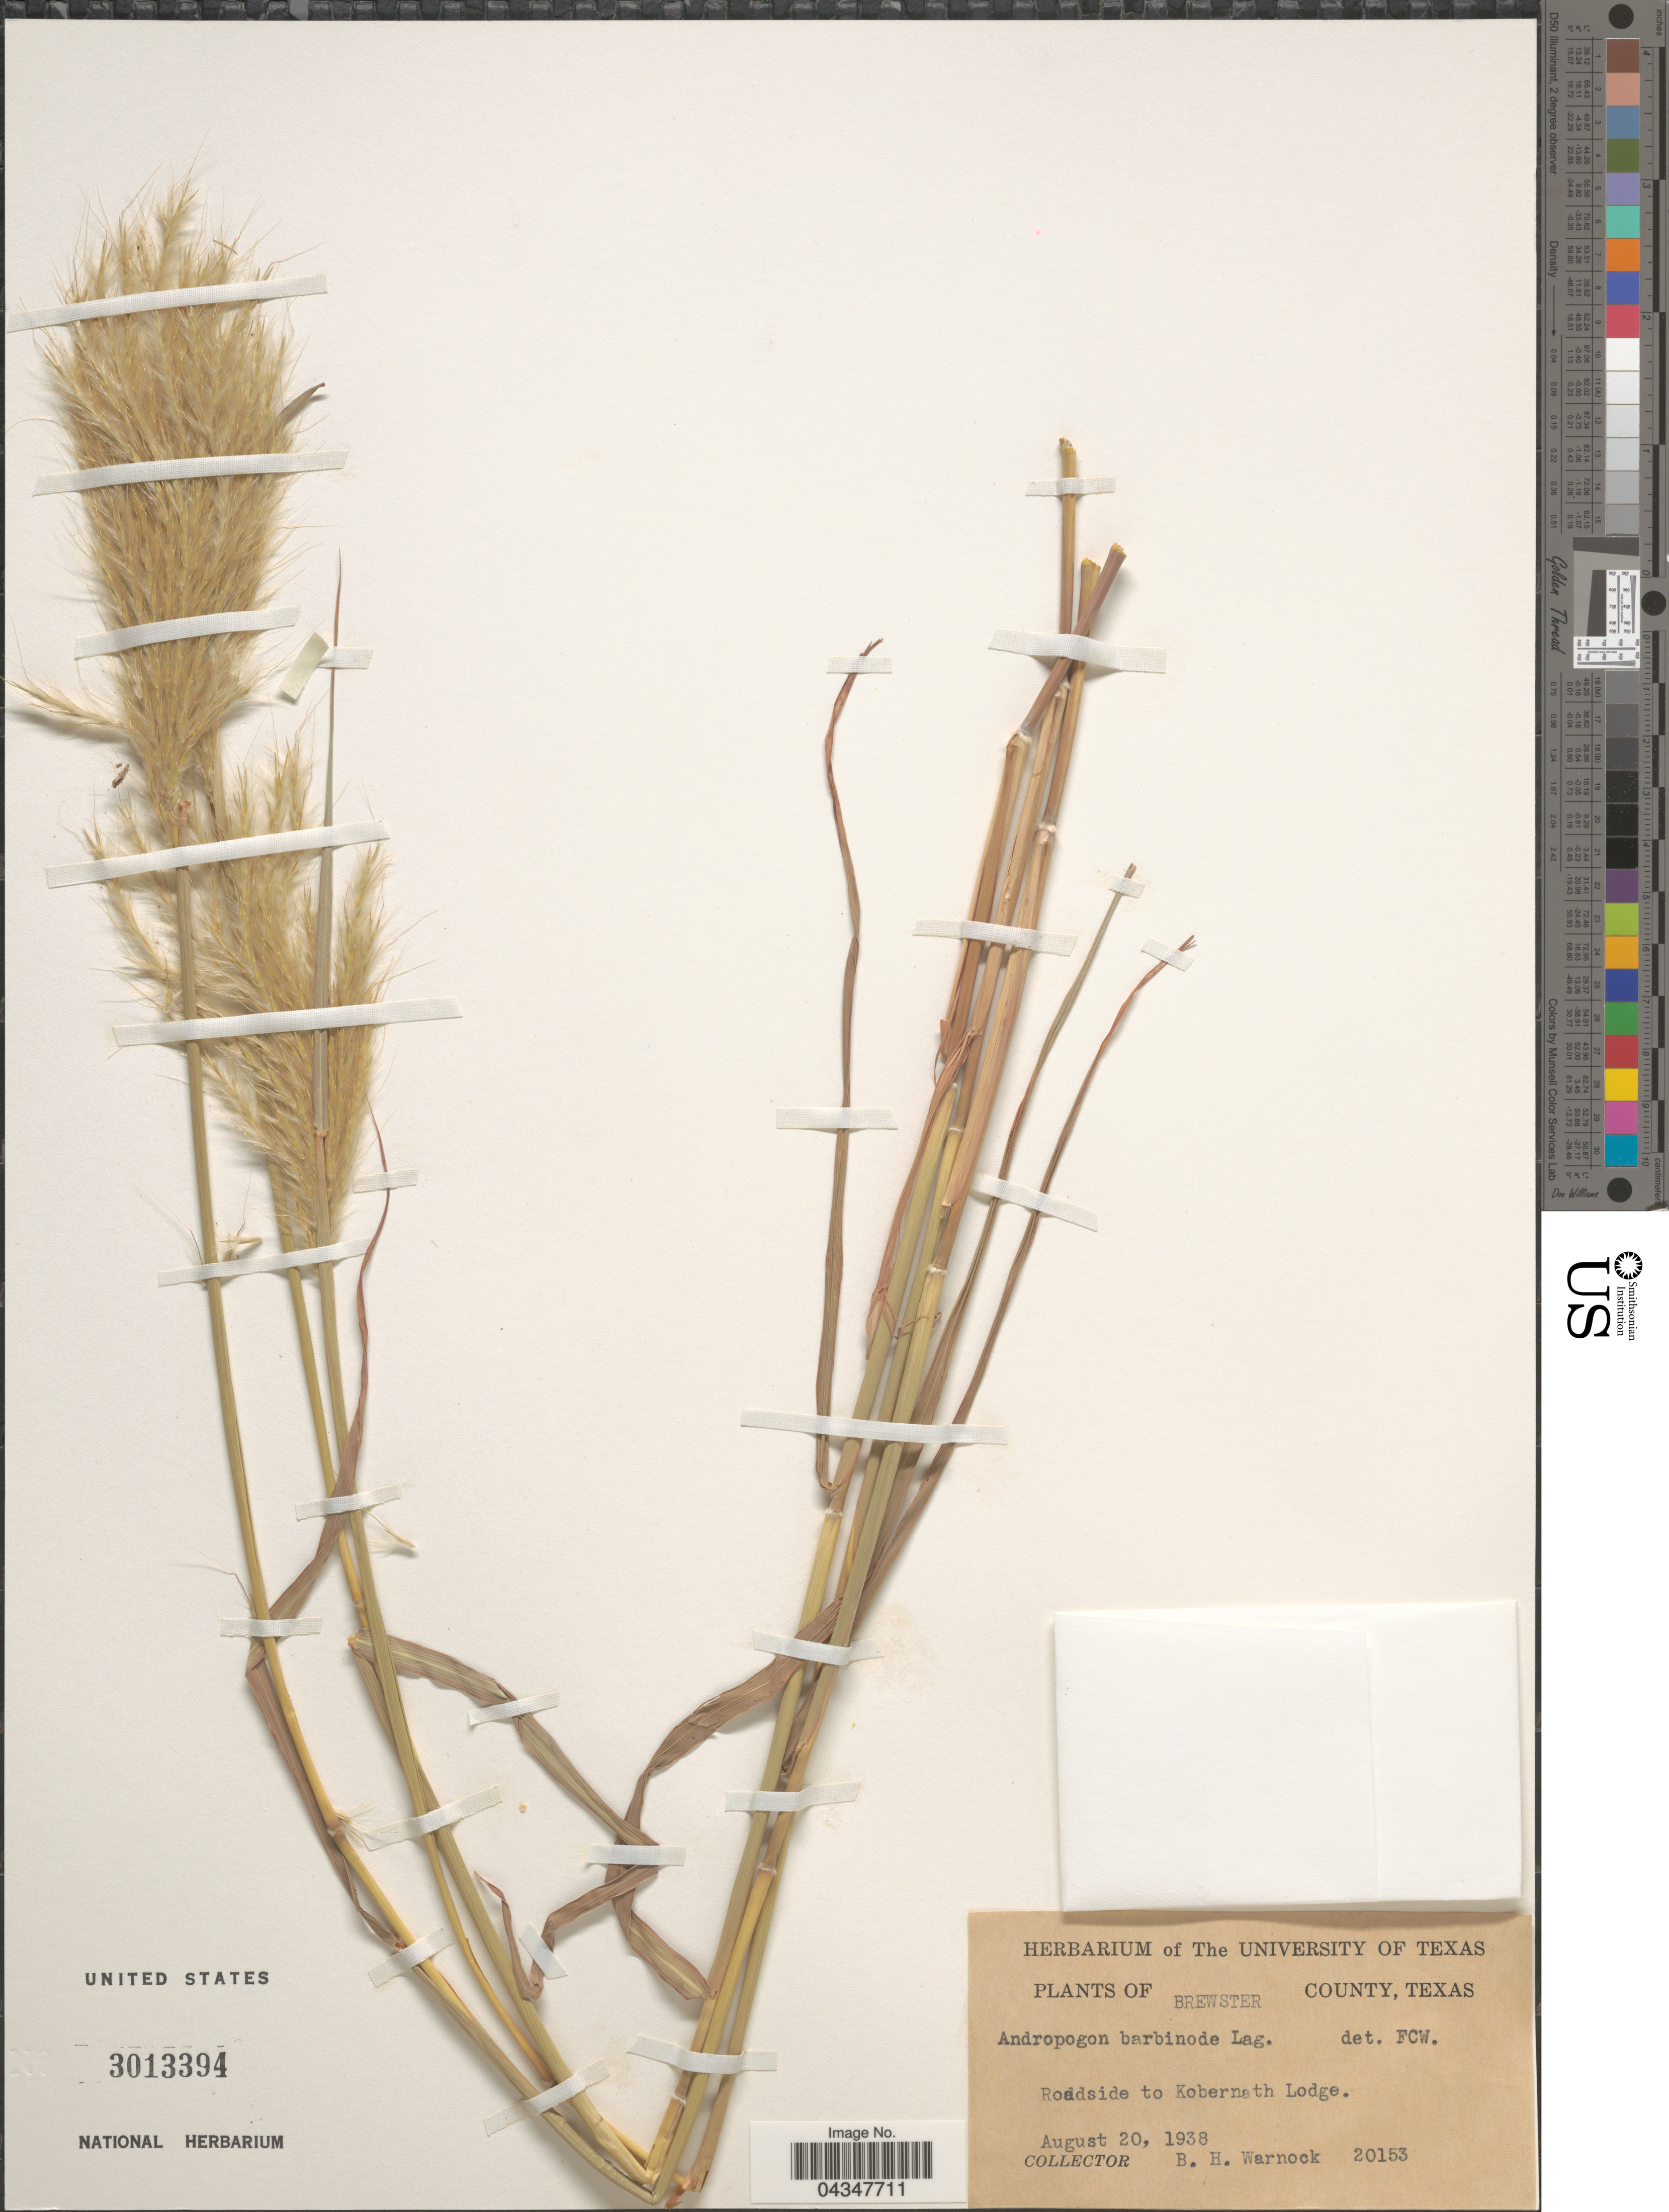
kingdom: Plantae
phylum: Tracheophyta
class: Liliopsida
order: Poales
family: Poaceae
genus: Bothriochloa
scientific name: Bothriochloa barbinodis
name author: (Lag.) Herter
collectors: B. H. Warnock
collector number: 20153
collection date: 1938-08-20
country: United States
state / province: Texas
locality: Brewster County. Roadside to Kobernath Lodge.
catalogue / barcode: US 3013394